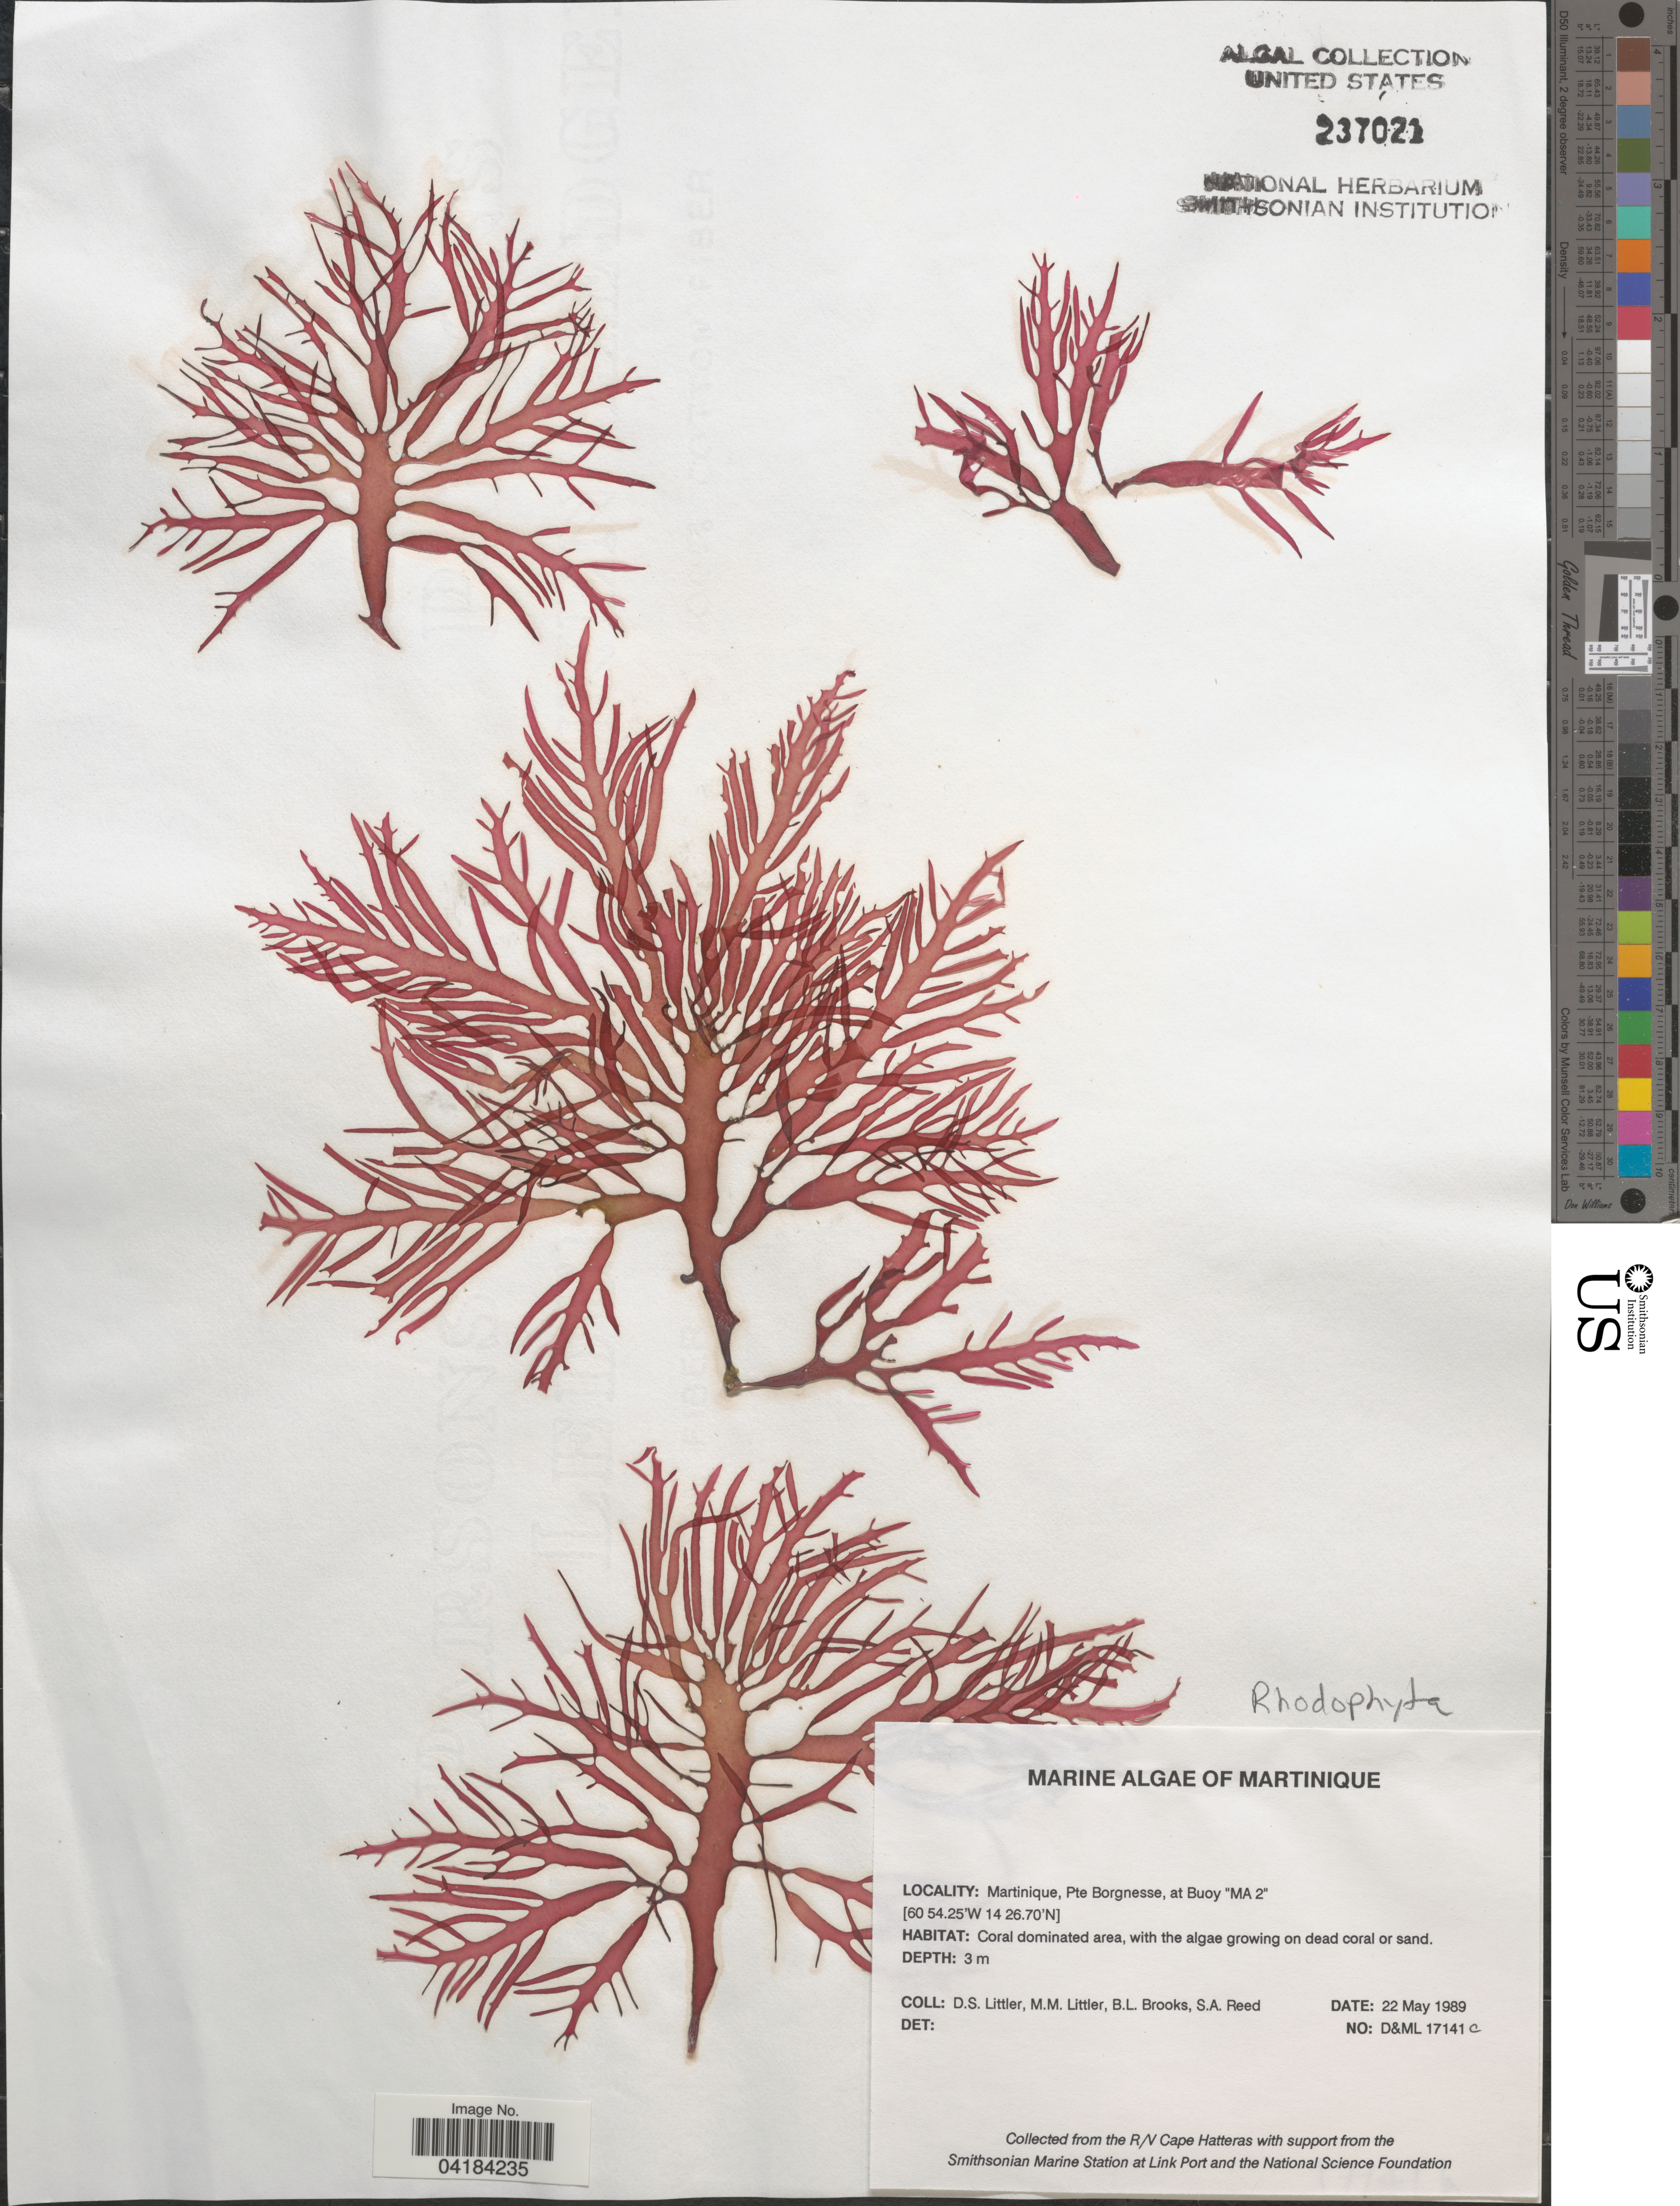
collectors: D. S. Littler, B. Brooks & S. Reed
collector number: D&ML17141C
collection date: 1989-05-22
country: Martinique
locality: Pte Borgnesse, at Buoy "MA 2".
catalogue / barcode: US 237021